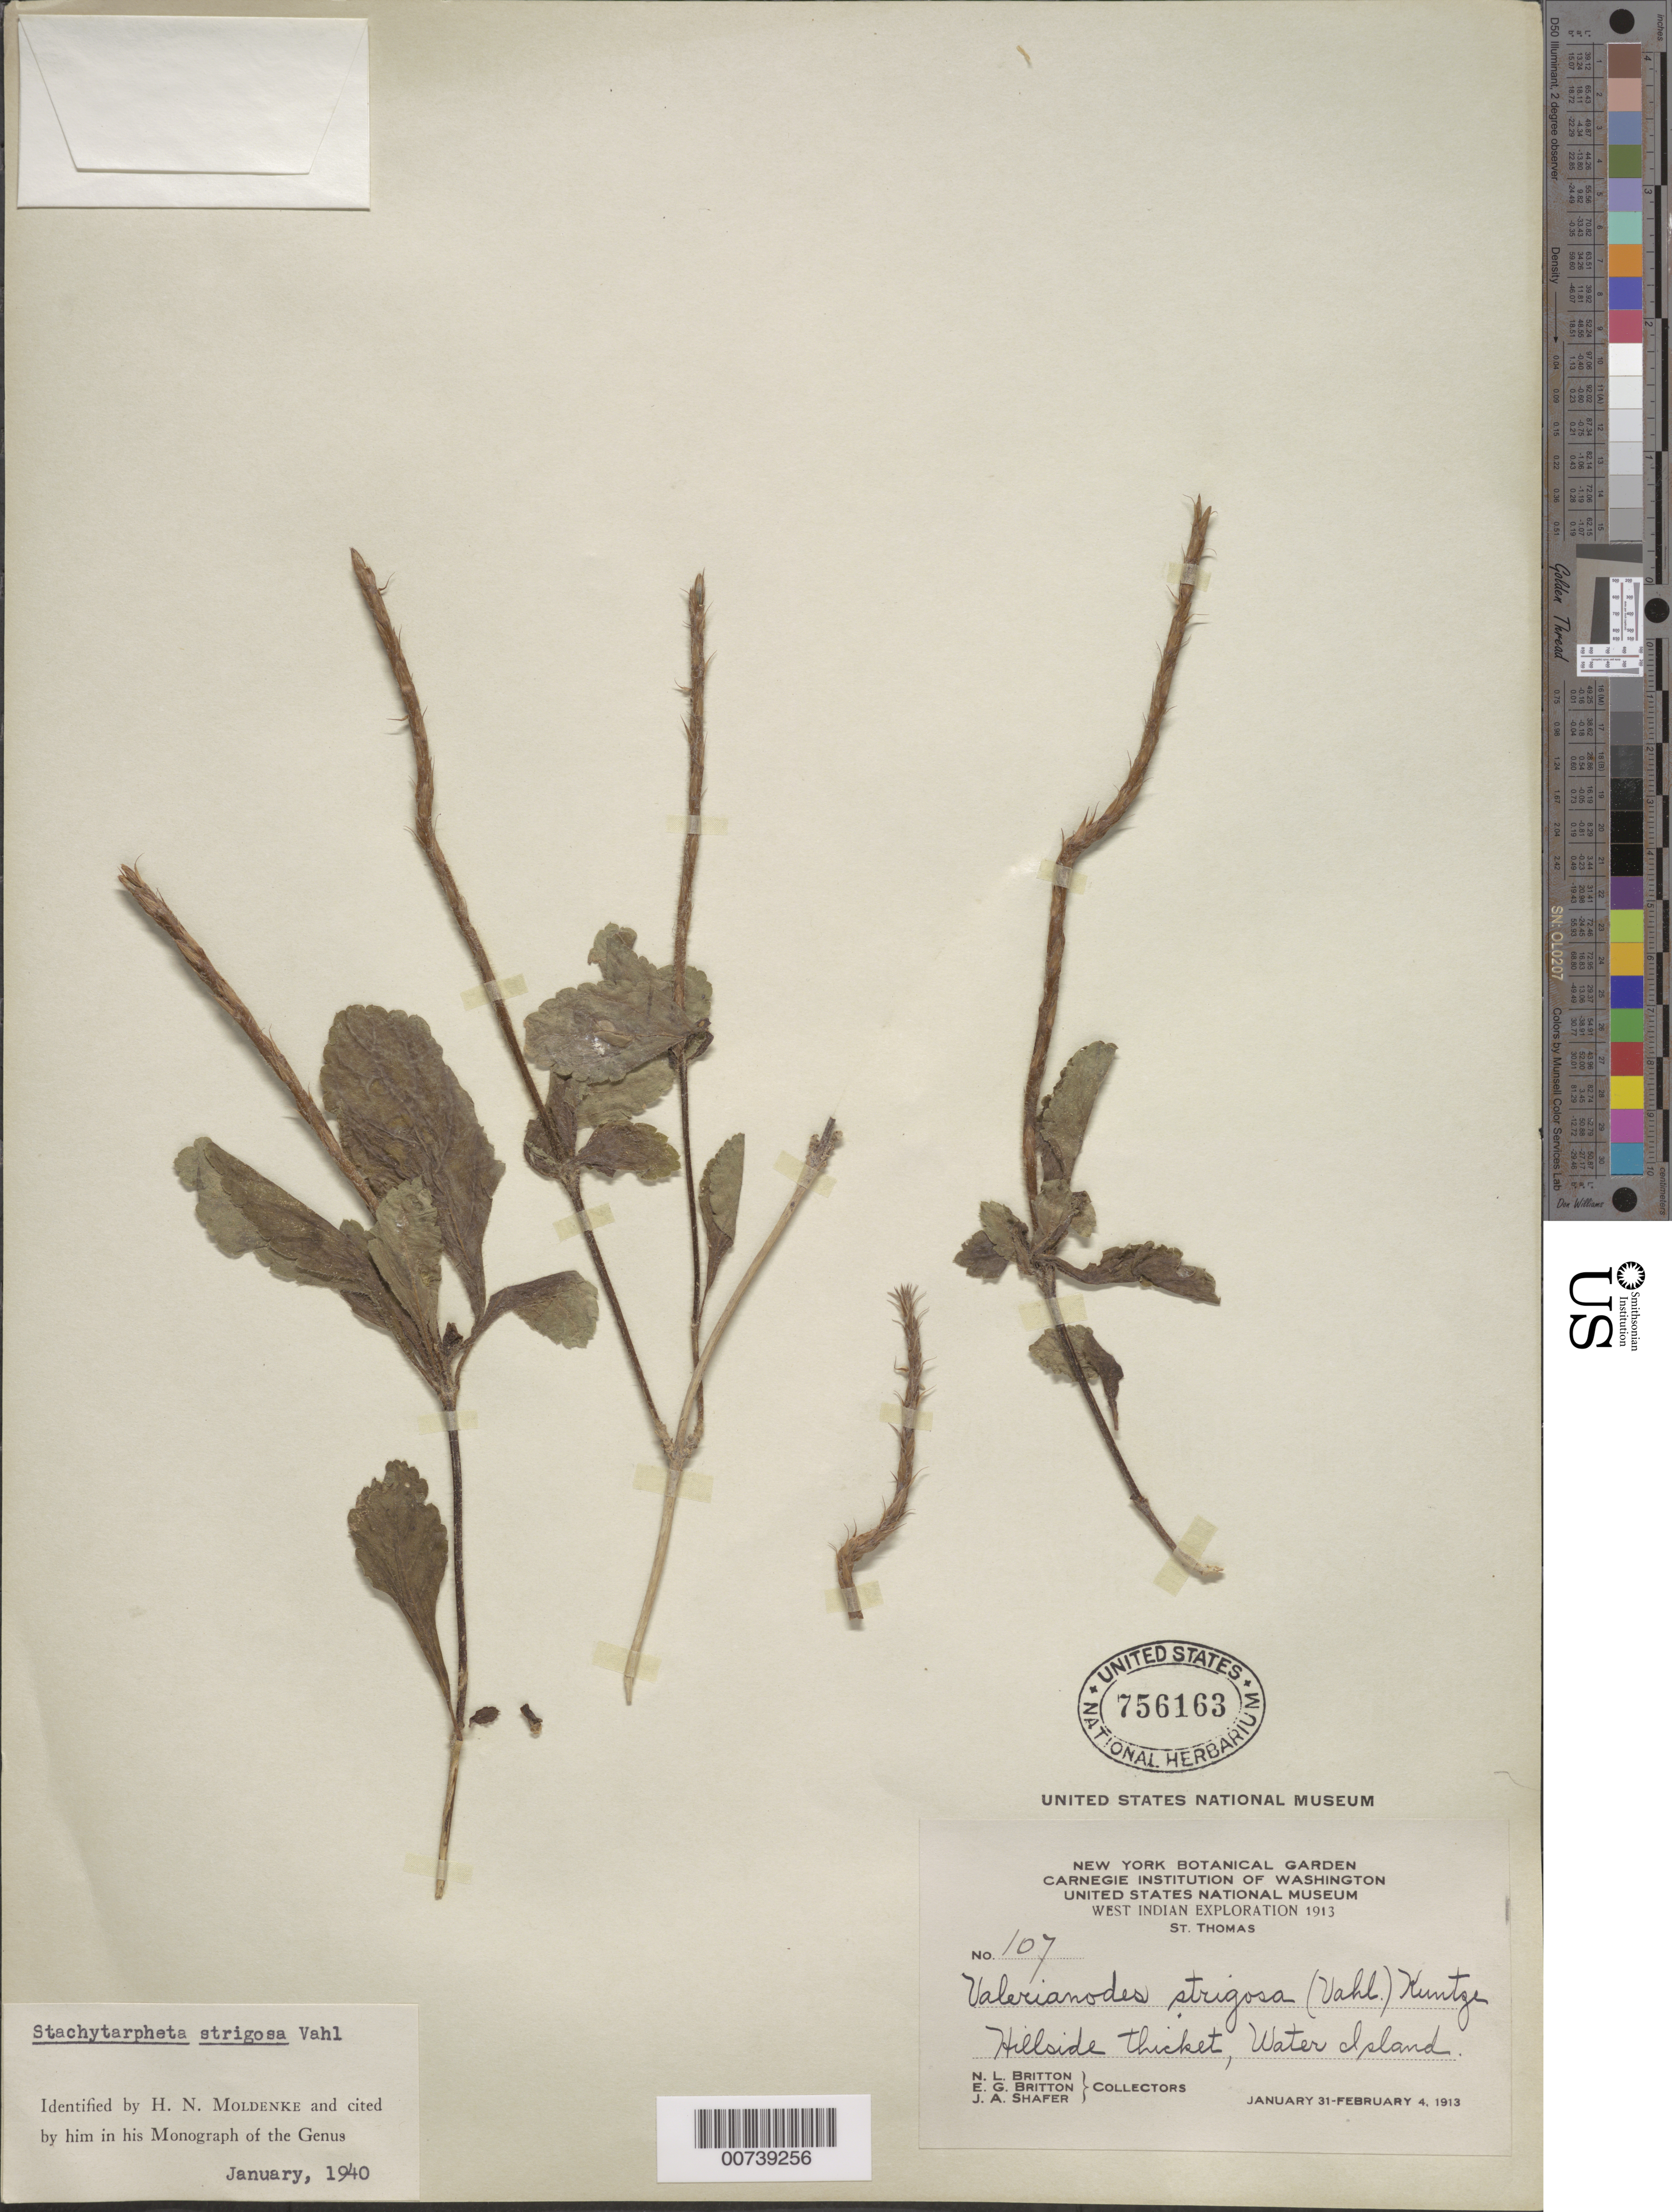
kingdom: Plantae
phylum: Tracheophyta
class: Magnoliopsida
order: Lamiales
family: Verbenaceae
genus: Stachytarpheta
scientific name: Stachytarpheta strigosa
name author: Vahl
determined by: Moldenke, H. N.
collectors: N. Britton, E. G. Britton & J. A. Shafer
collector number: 107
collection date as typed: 31 Jan 1913 to 04 Jan 1913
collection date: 1913-01-04/1913-01-31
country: U.S. Virgin Islands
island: St. Thomas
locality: Water Island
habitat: Hillside thicket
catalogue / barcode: US 756163